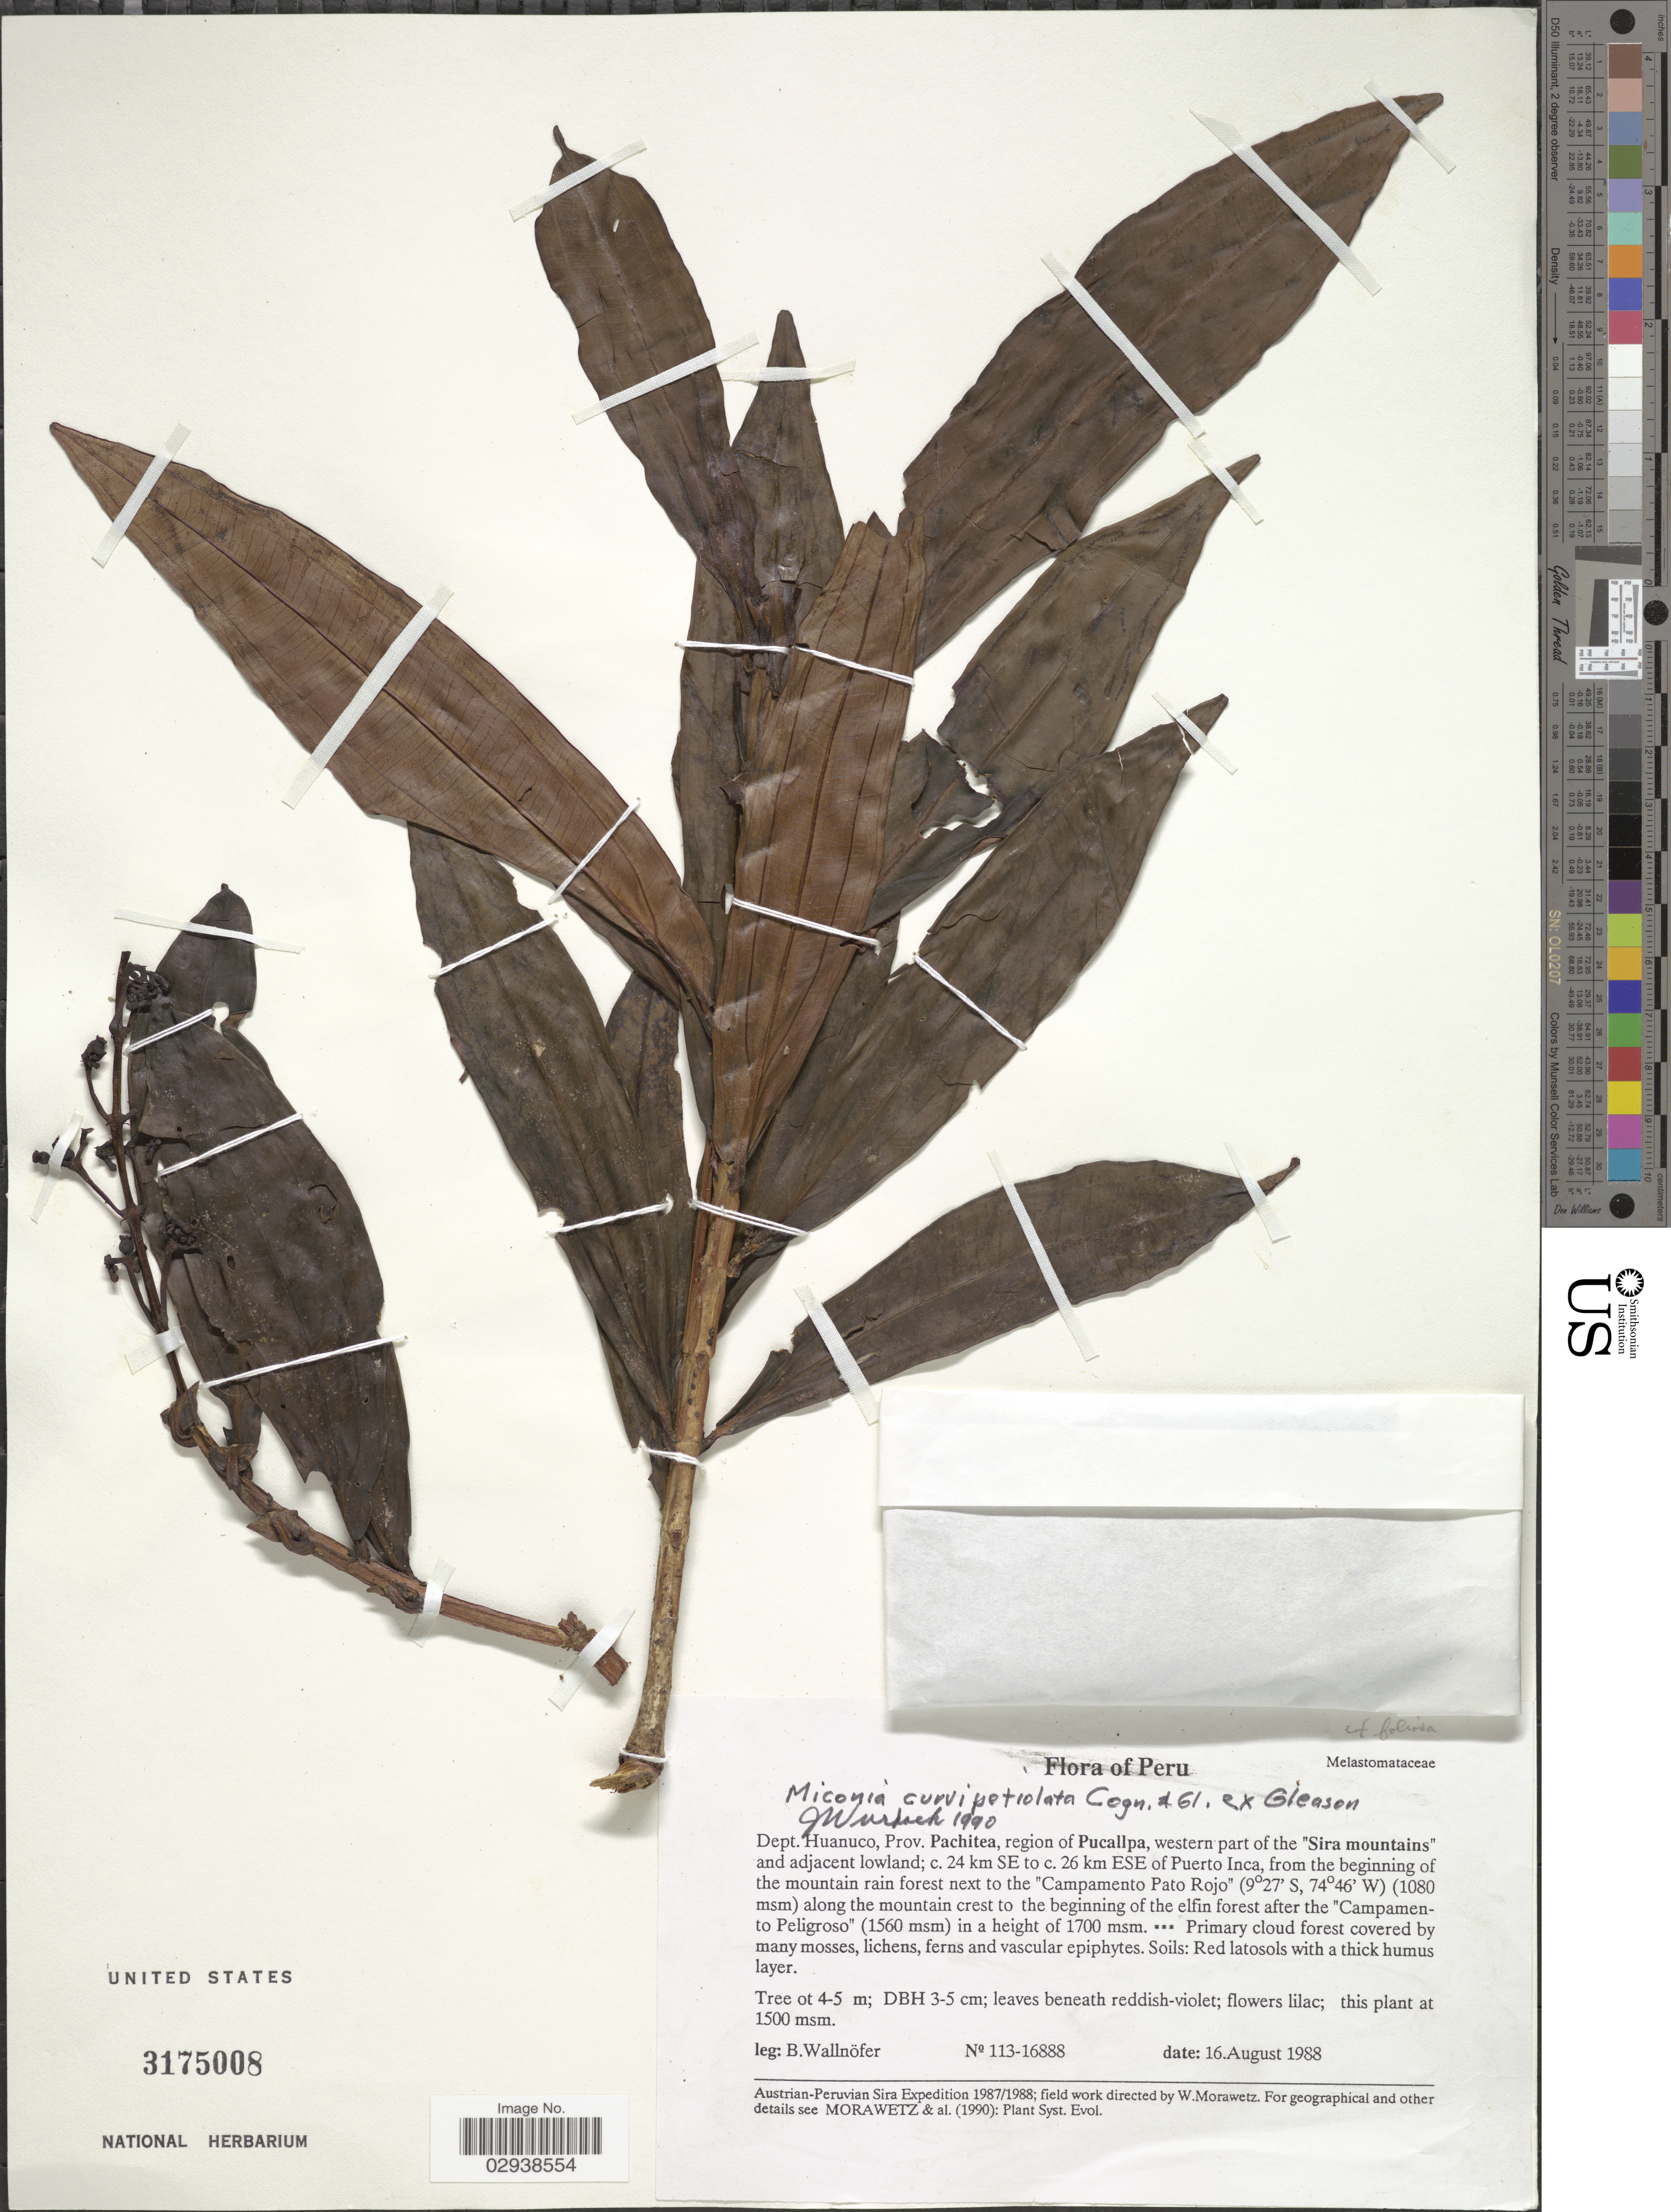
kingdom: Plantae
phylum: Tracheophyta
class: Magnoliopsida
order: Myrtales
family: Melastomataceae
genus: Miconia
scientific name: Miconia curvipetiolata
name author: Cogn. & Gleason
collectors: B. Wallnöfer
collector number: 113-16888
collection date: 1988-08-16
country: Peru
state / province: Huánuco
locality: Dept. Huanuco, Prov. Pachitea, region of Pucallpa, western part of the "Sira mountains" and adjacent lowland; c. 24 km SE to c. 26 km ESE of Puerto Inca, from the beginning of the mountain rain forest next to the "Campamento Pato Rojo", along the mountain crest to the beginning of the elfin forest after the "Campamento Peligroso".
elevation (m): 1080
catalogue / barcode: US 3175008